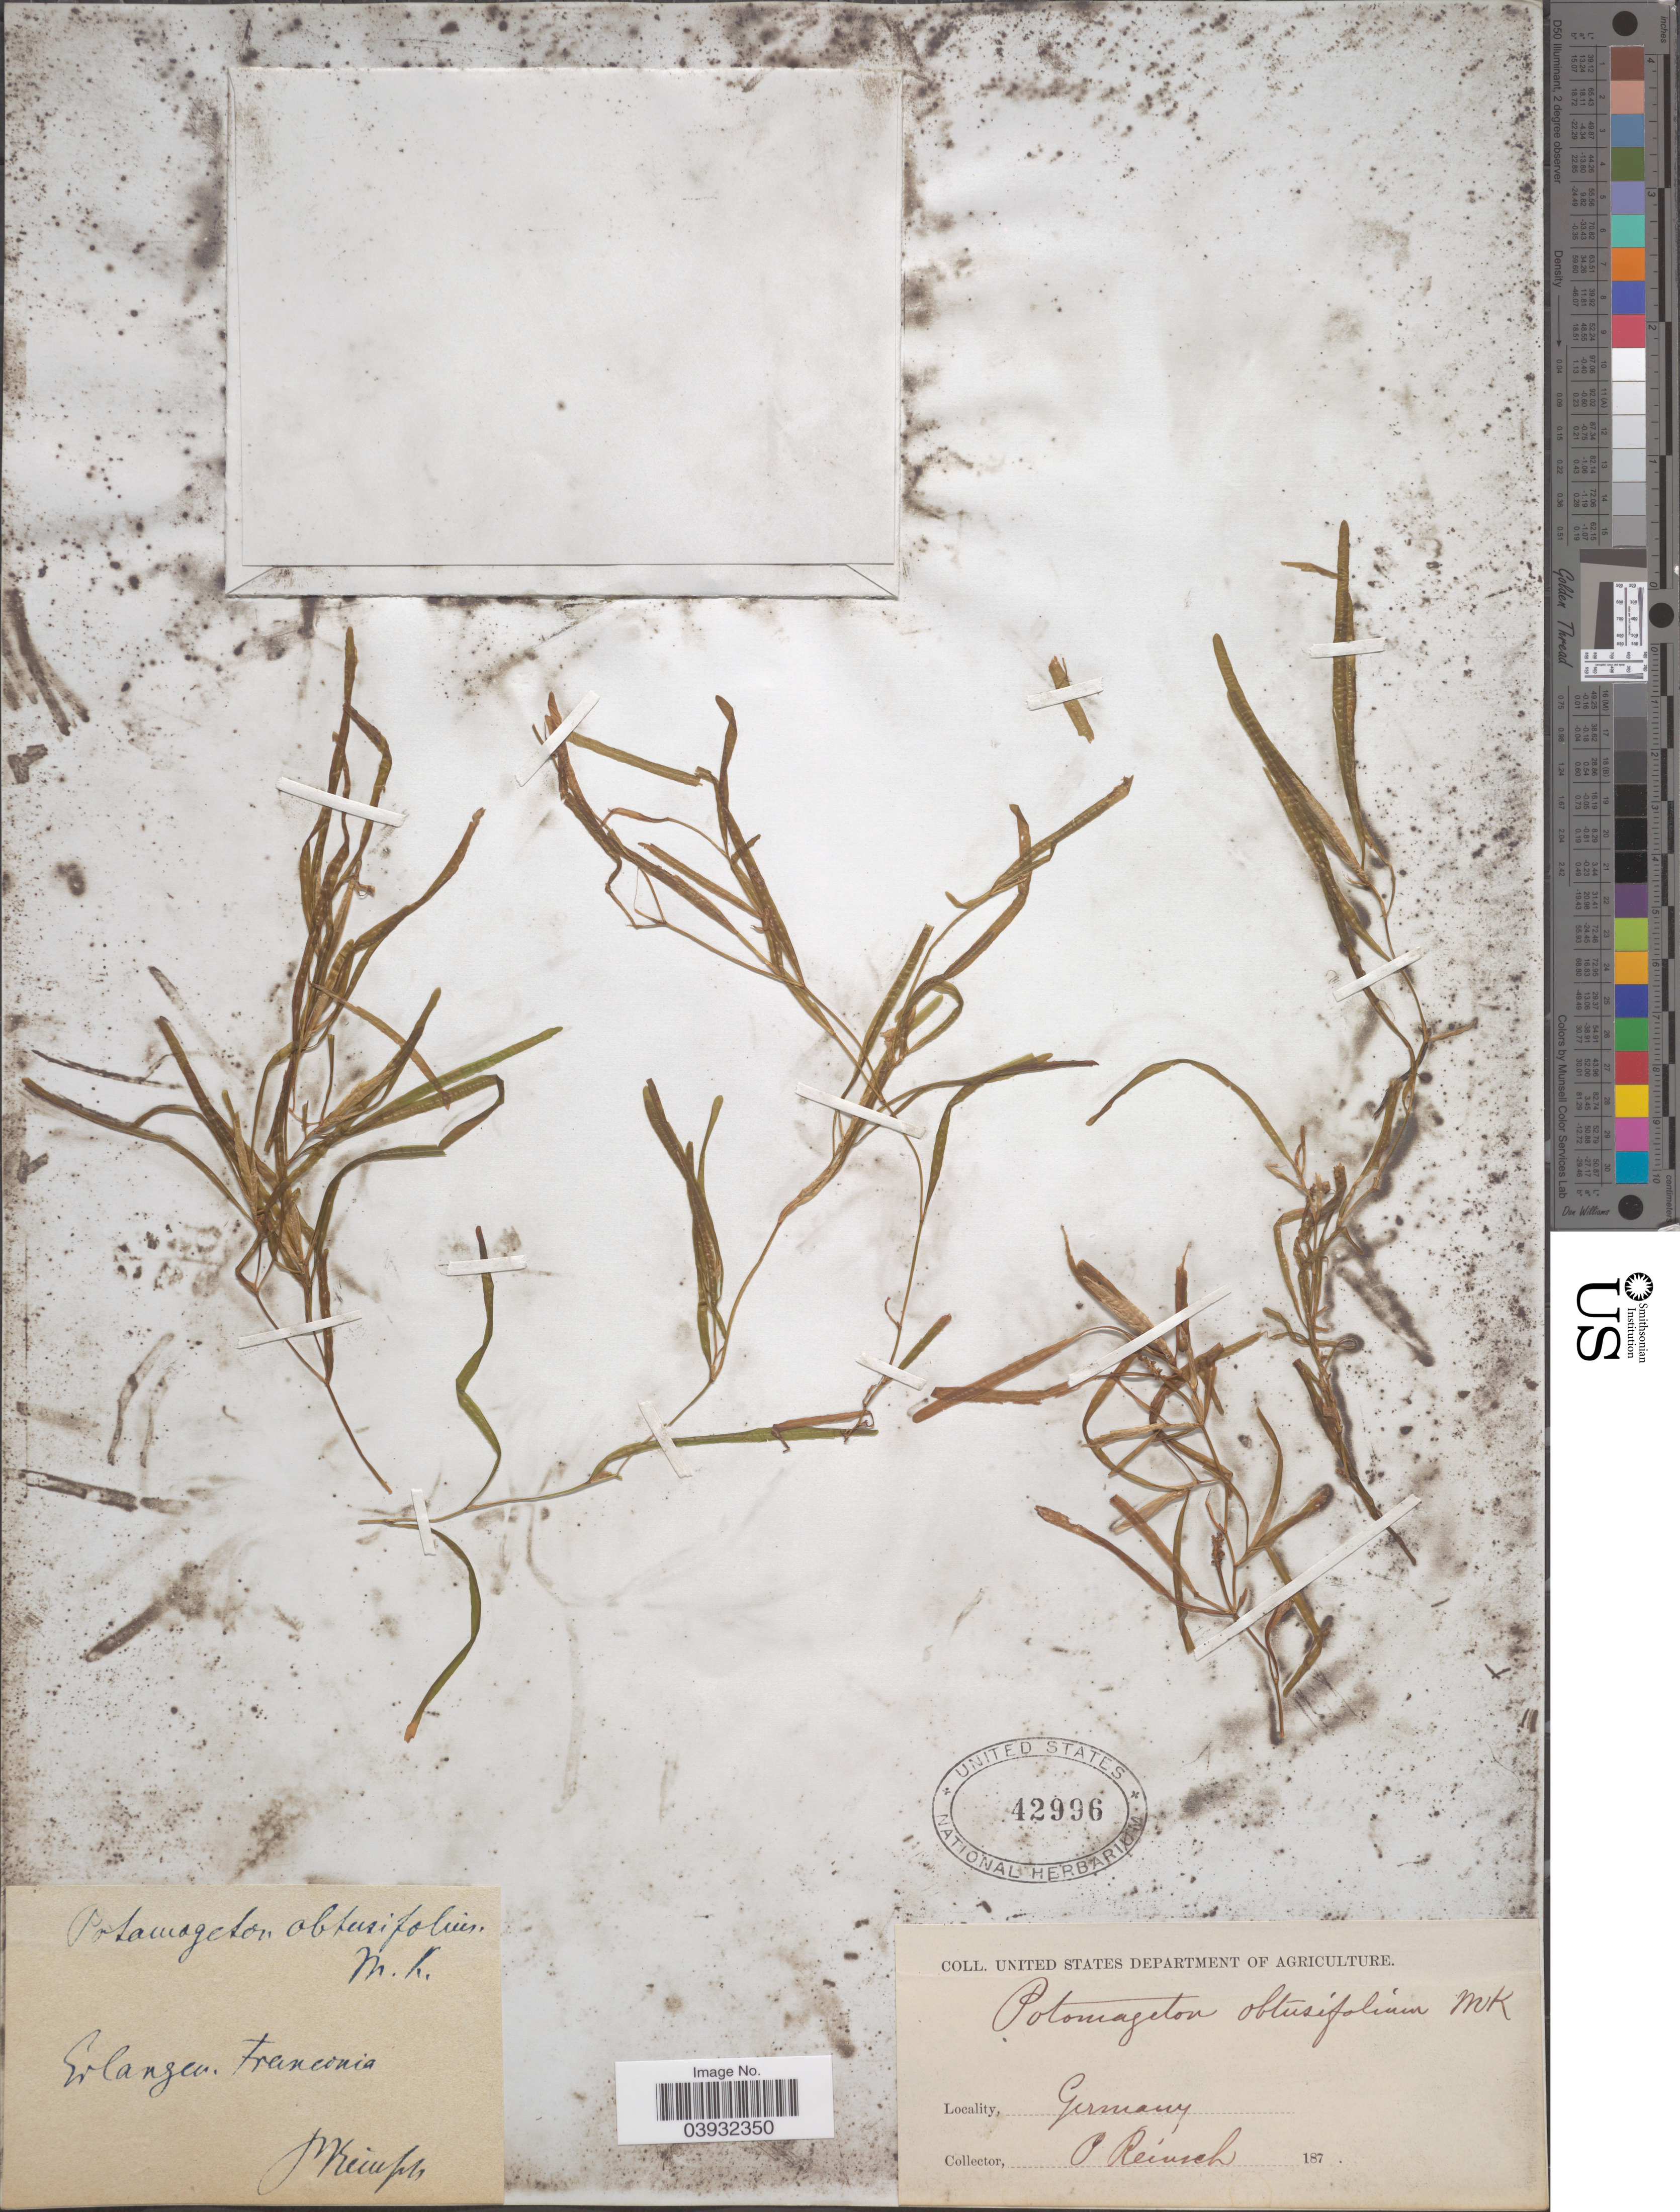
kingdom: Plantae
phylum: Tracheophyta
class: Liliopsida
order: Alismatales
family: Potamogetonaceae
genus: Potamogeton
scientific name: Potamogeton obtusifolius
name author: Mert. & W.D.J. Koch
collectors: P. Reinsch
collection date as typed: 187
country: Germany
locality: Erlangen. Franconia.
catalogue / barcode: US 42996